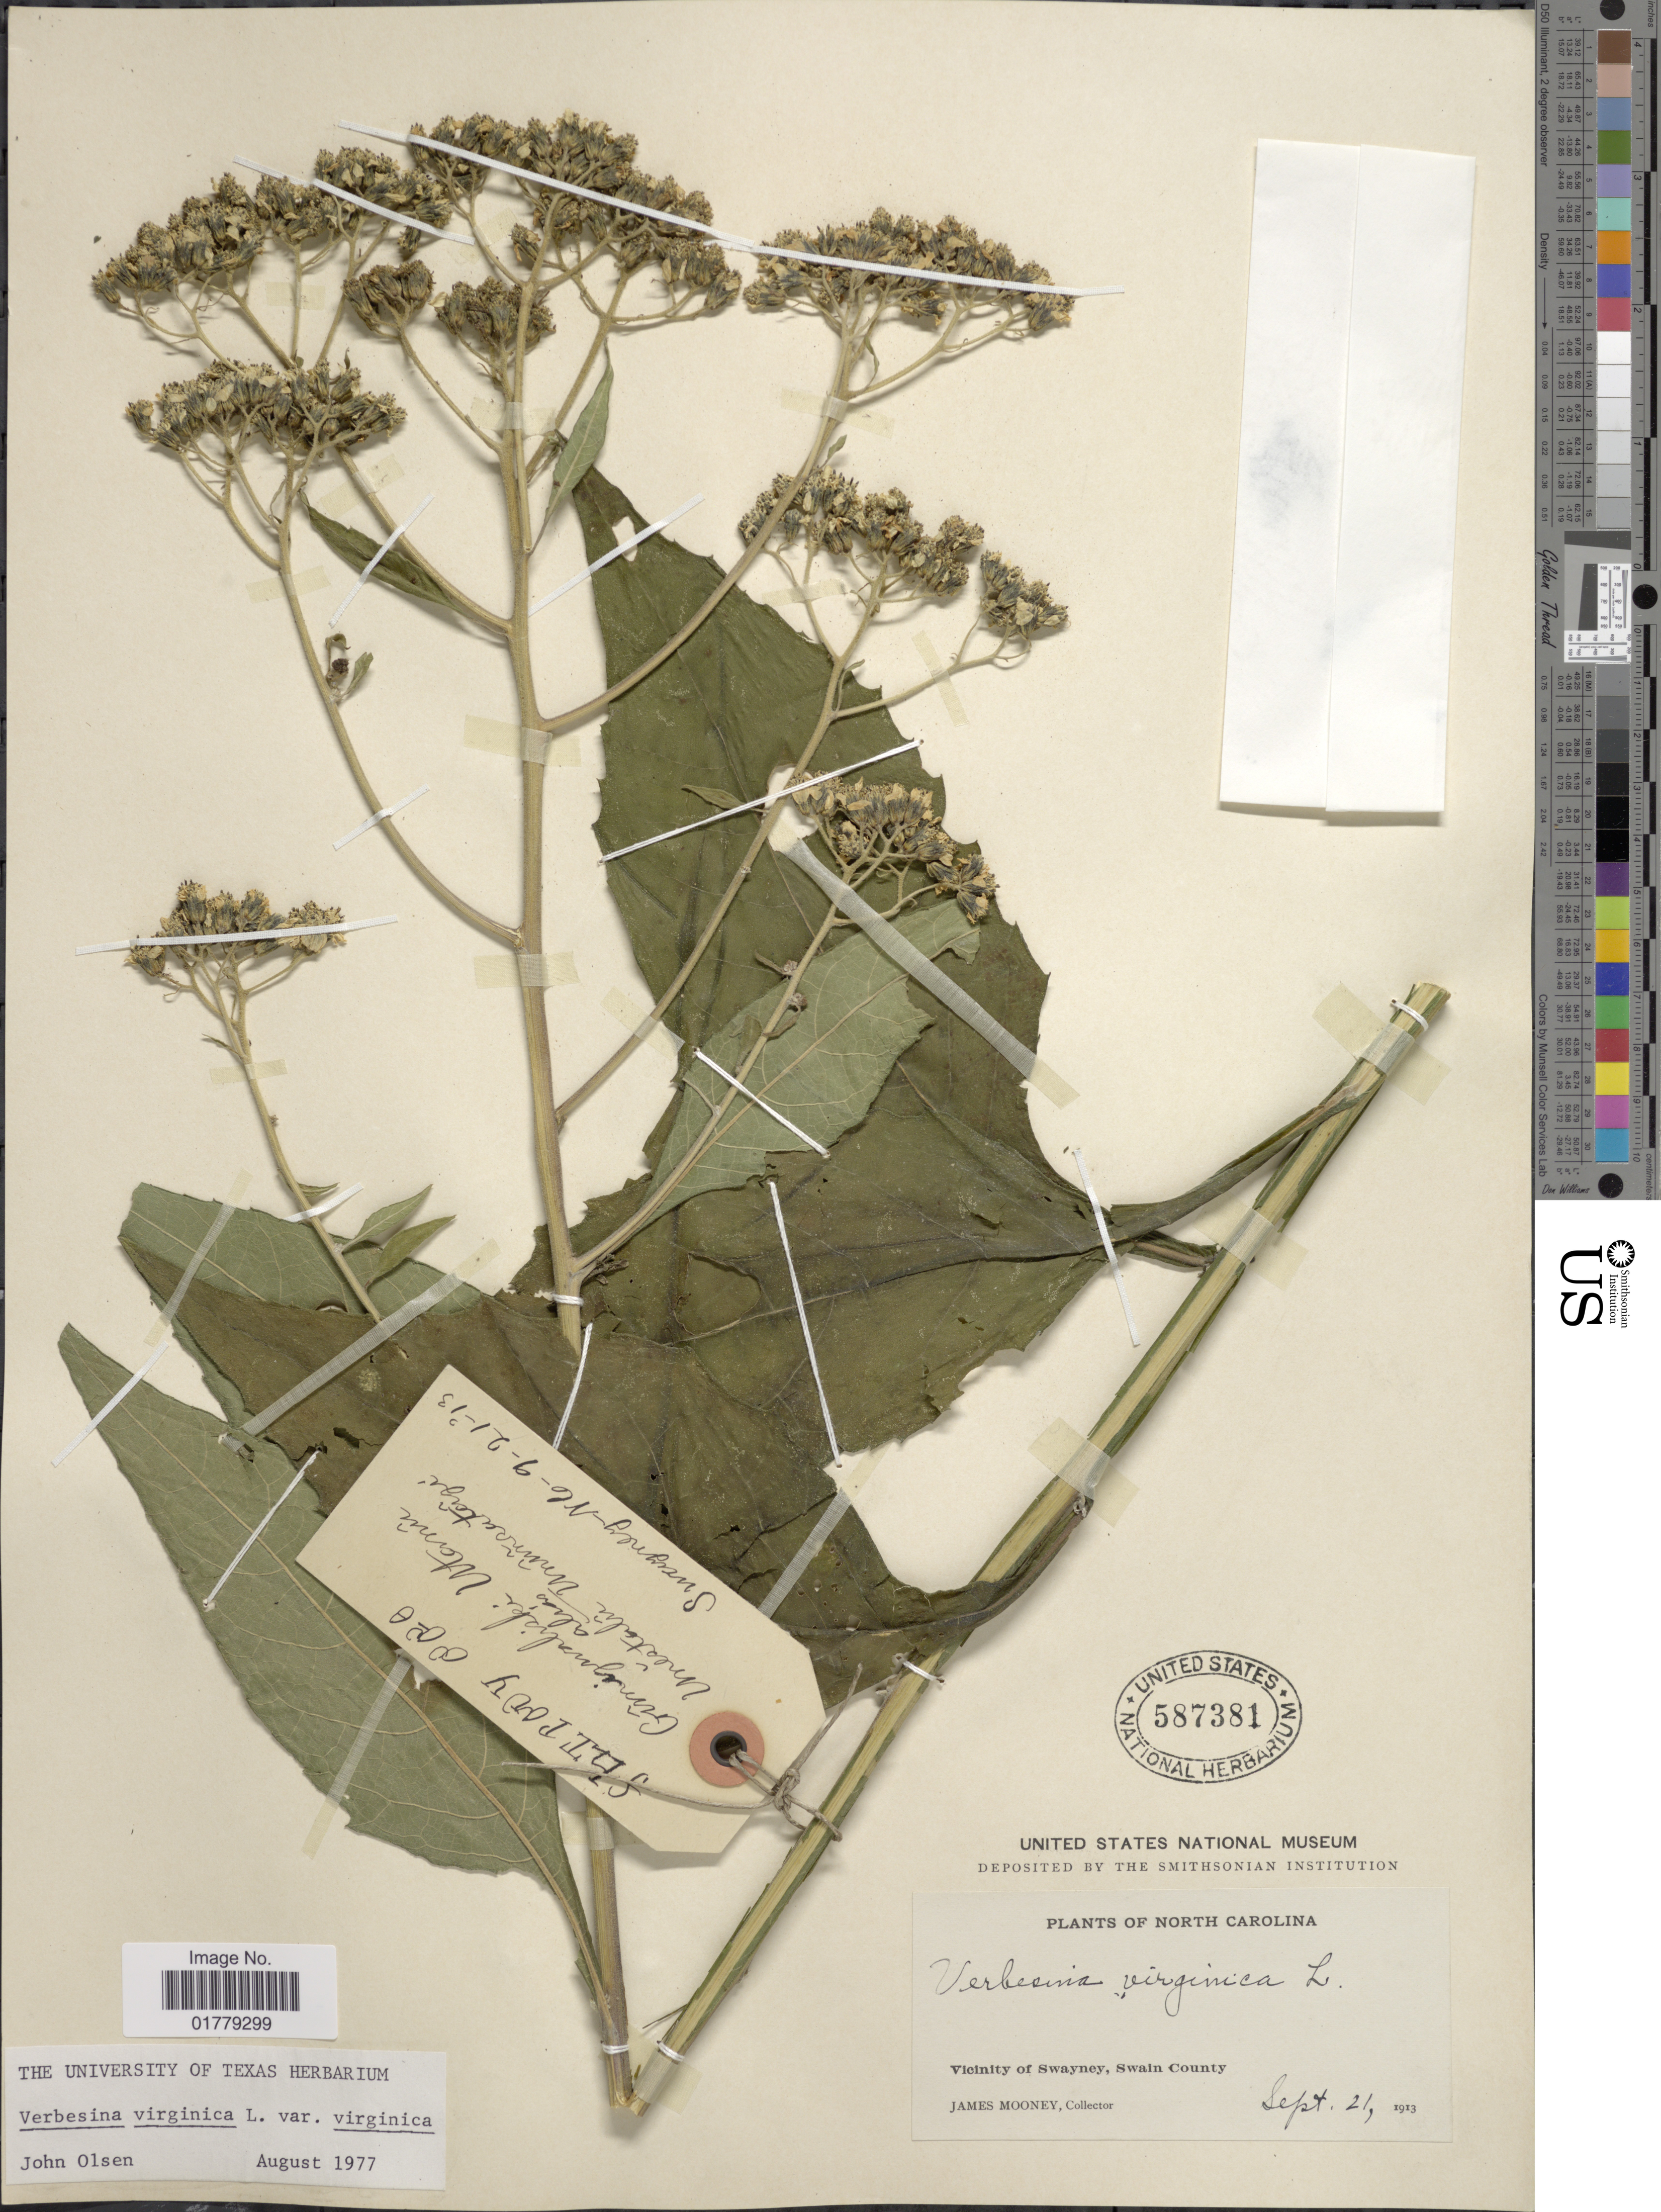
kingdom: Plantae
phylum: Tracheophyta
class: Magnoliopsida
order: Asterales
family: Asteraceae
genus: Verbesina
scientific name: Verbesina virginica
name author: L.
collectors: J. Mooney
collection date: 1913-09-21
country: United States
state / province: North Carolina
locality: North Carolina. Vicinity of Swayney, Swain County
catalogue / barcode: US 587381